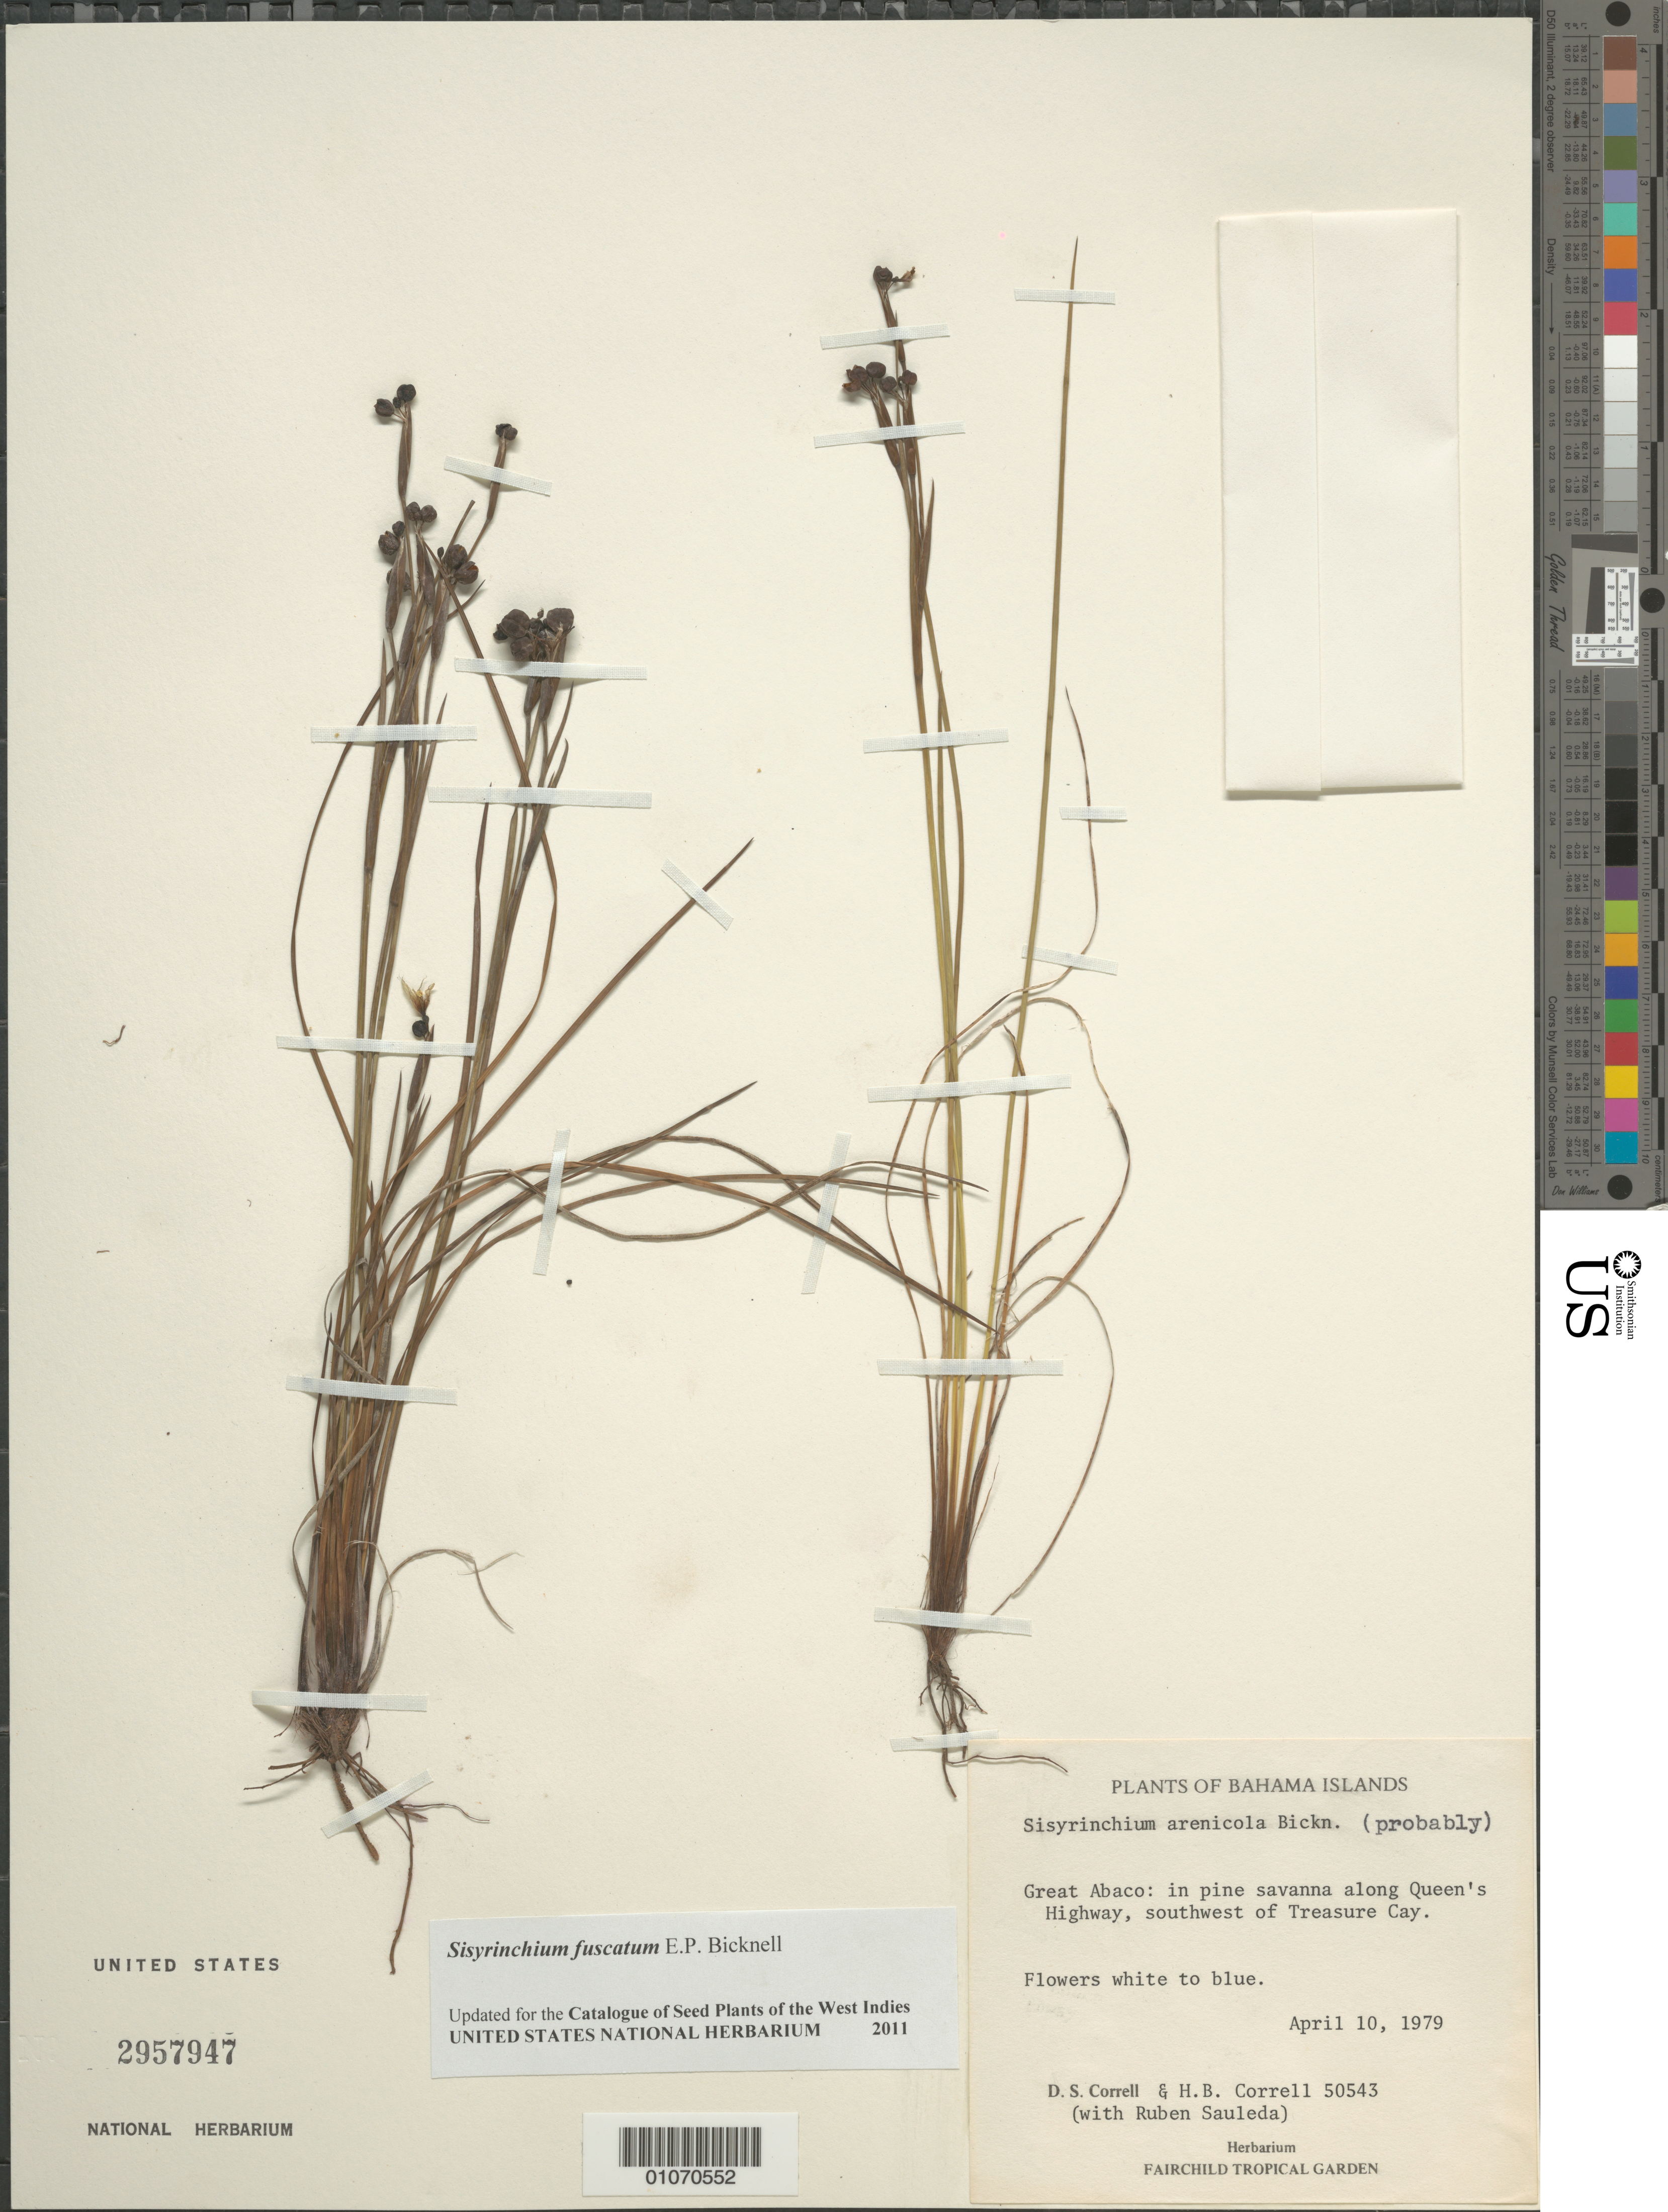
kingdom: Plantae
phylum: Tracheophyta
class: Liliopsida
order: Asparagales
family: Iridaceae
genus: Sisyrinchium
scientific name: Sisyrinchium fuscatum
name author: E.P. Bicknell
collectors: D. S. Correll, H. Correll & R. Sauleda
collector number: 50543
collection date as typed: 10 Apr 1979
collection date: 1979-04-10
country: Bahamas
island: Great Abaco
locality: Queen's Highway, SW of Treasure Cay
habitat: In pine savanna along highway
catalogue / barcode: US 2957947